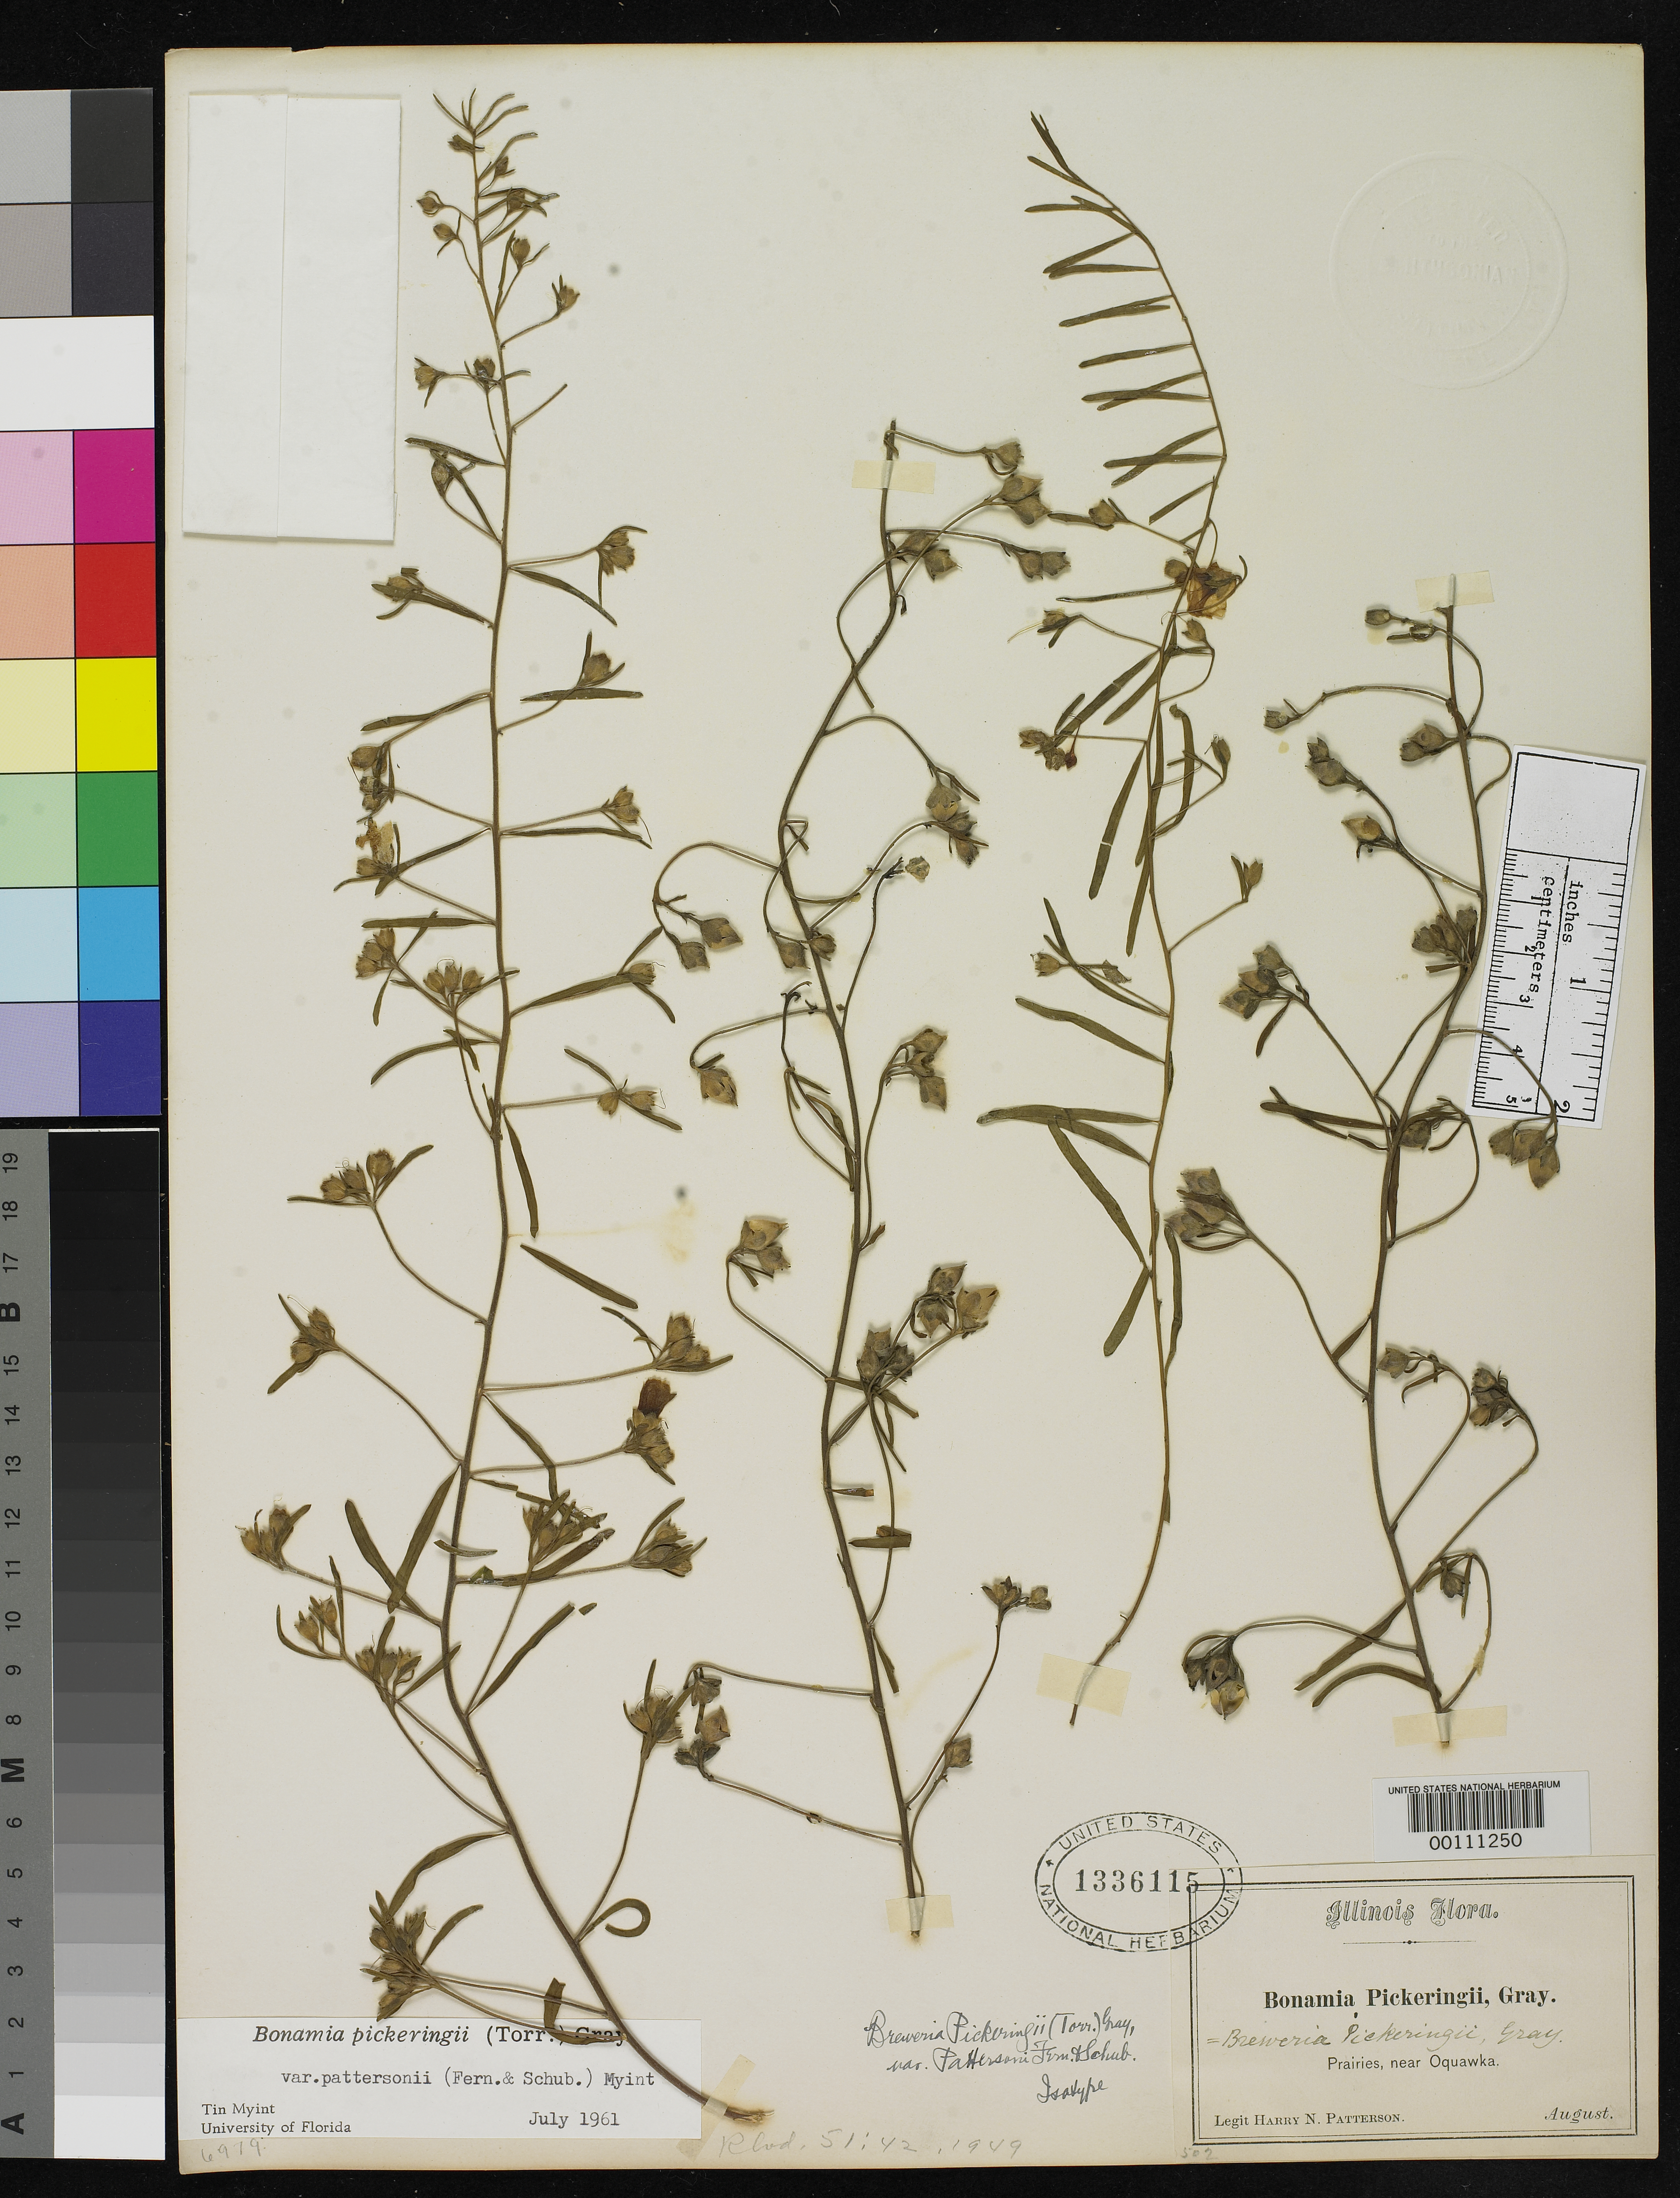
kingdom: Plantae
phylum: Tracheophyta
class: Magnoliopsida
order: Solanales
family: Convolvulaceae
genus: Breweria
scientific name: Breweria pickeringii var. pattersonii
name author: Fernald & B.G. Schub.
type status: Isotype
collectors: H. N. Patterson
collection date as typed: Aug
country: United States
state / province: Illinois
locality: Prairies near Oquawka, Henderson County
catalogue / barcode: US 1336115